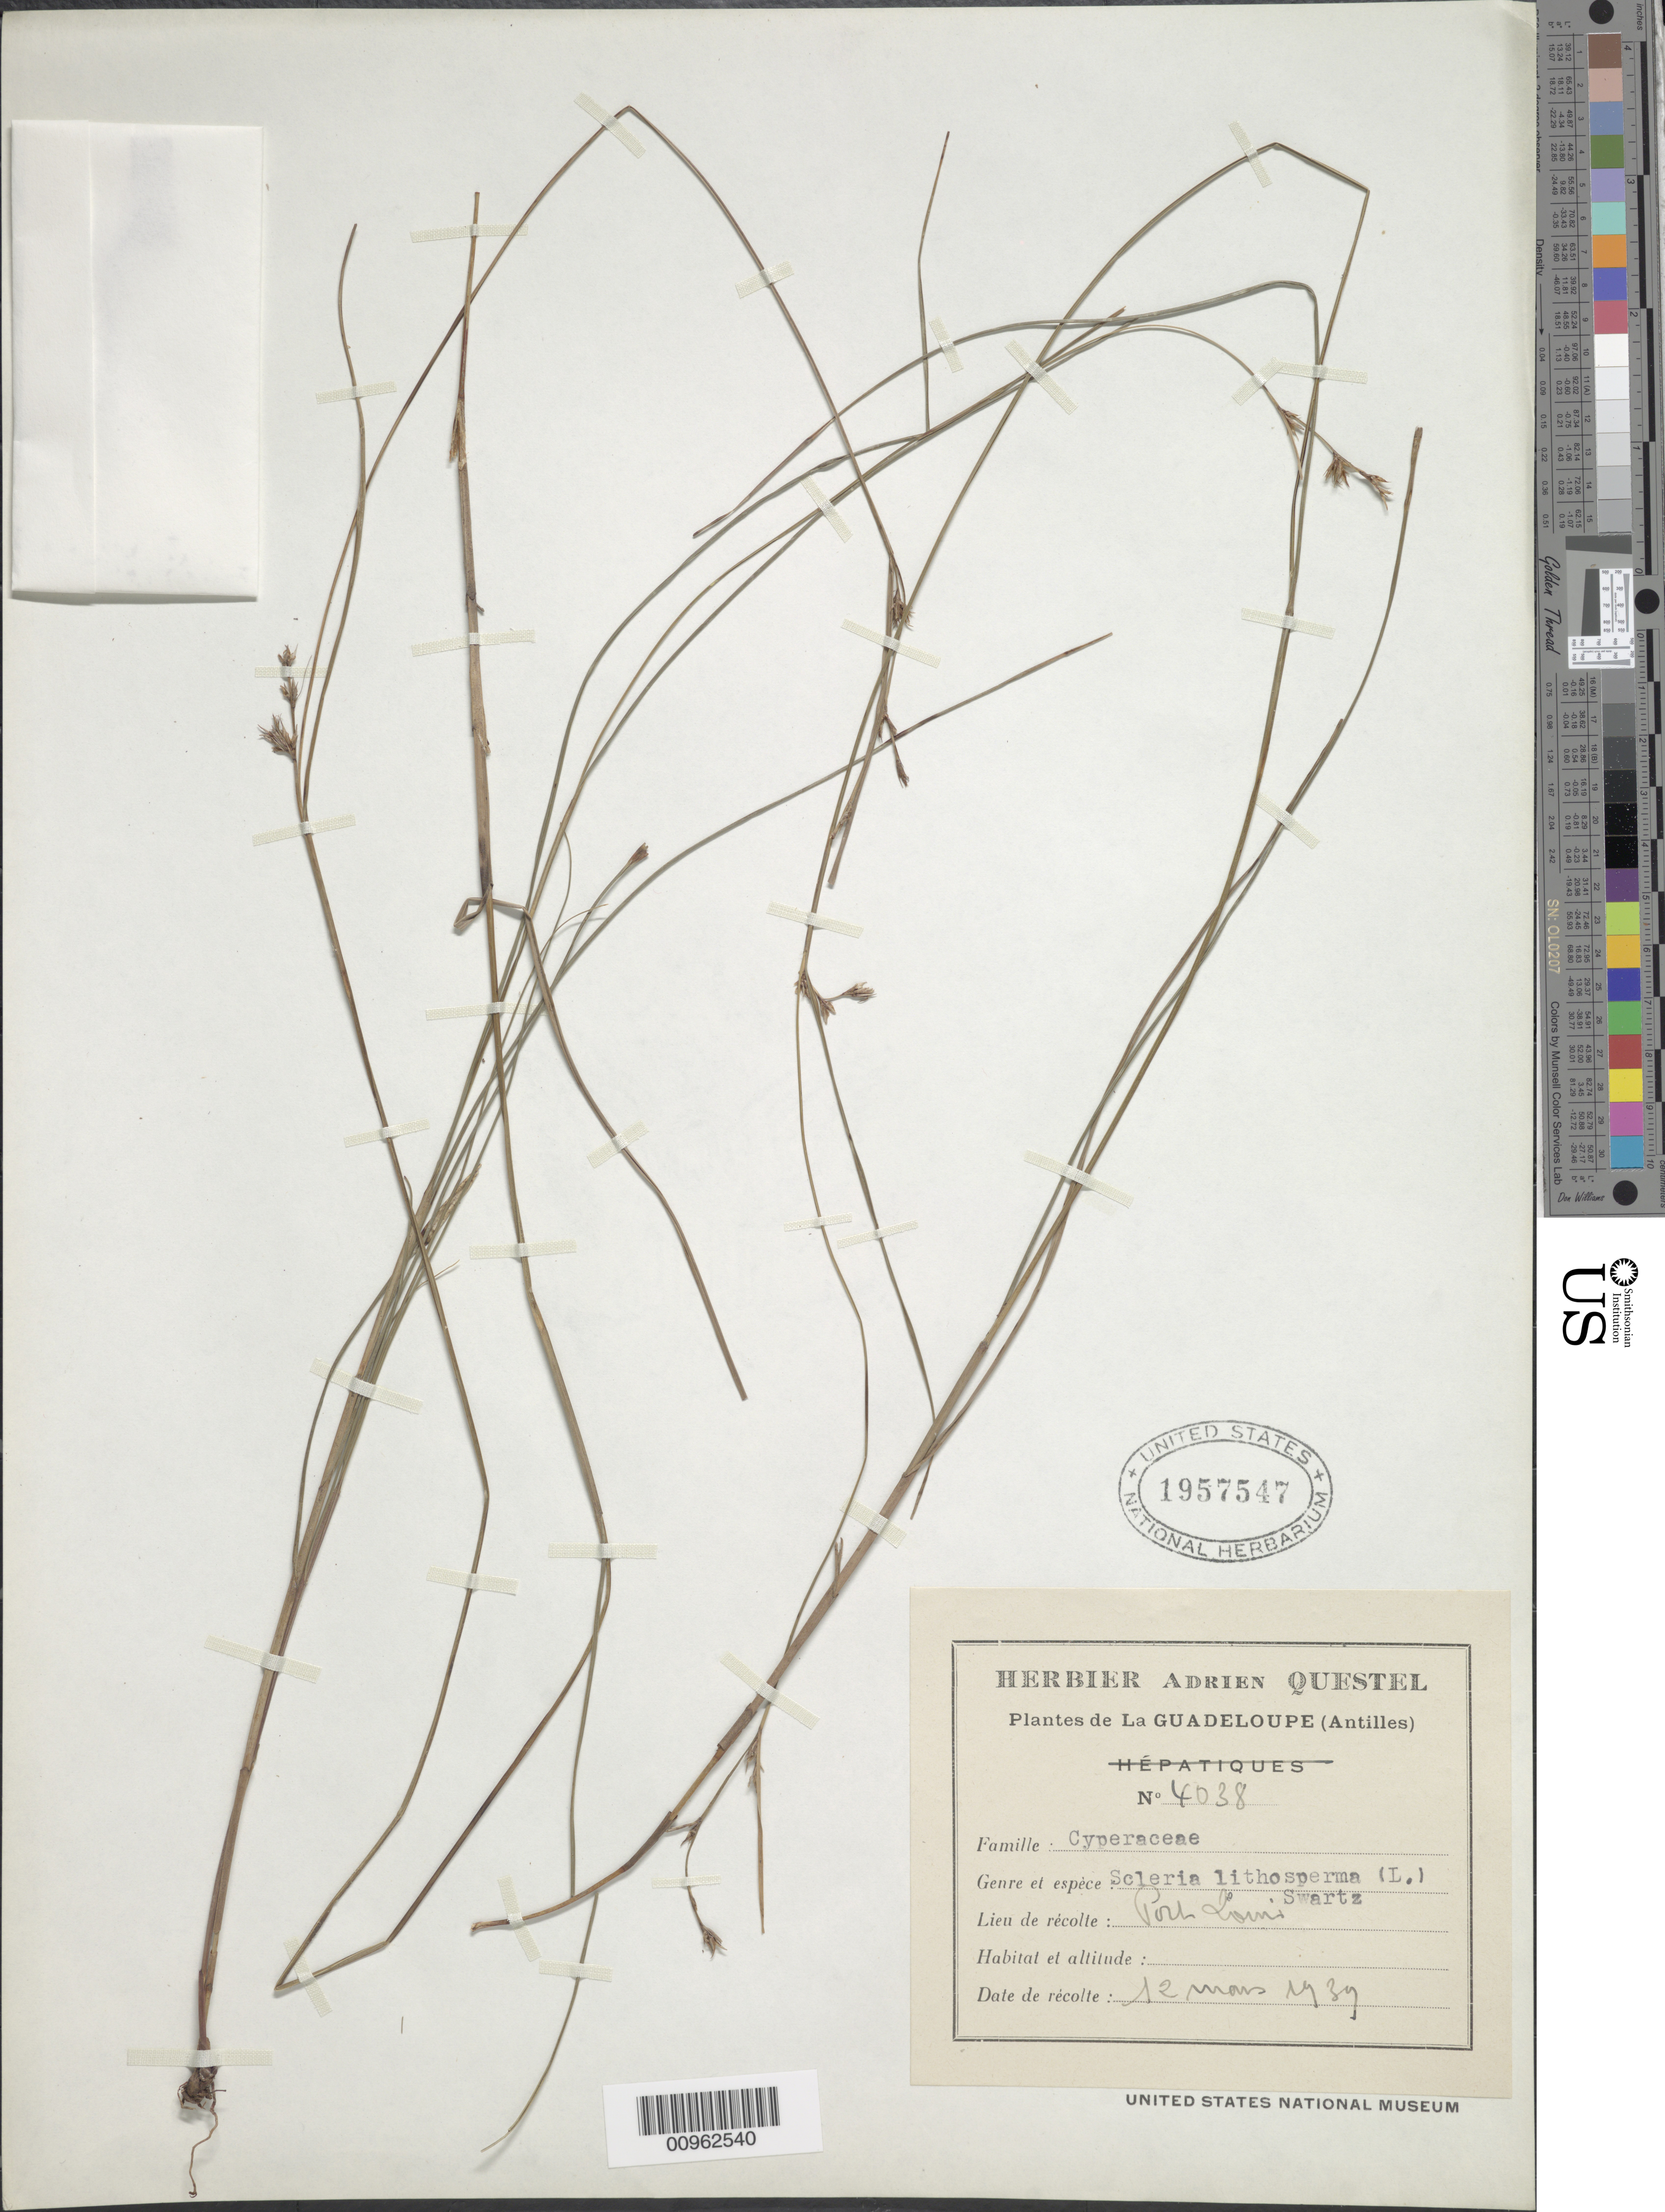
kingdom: Plantae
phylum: Tracheophyta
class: Liliopsida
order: Poales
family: Cyperaceae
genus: Scleria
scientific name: Scleria lithosperma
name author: (L.) Sw.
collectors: A. Questel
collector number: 4038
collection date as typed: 12 Mar 1939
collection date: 1939-03-12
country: Guadeloupe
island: Grande Terre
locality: Port Louis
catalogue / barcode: US 1957547